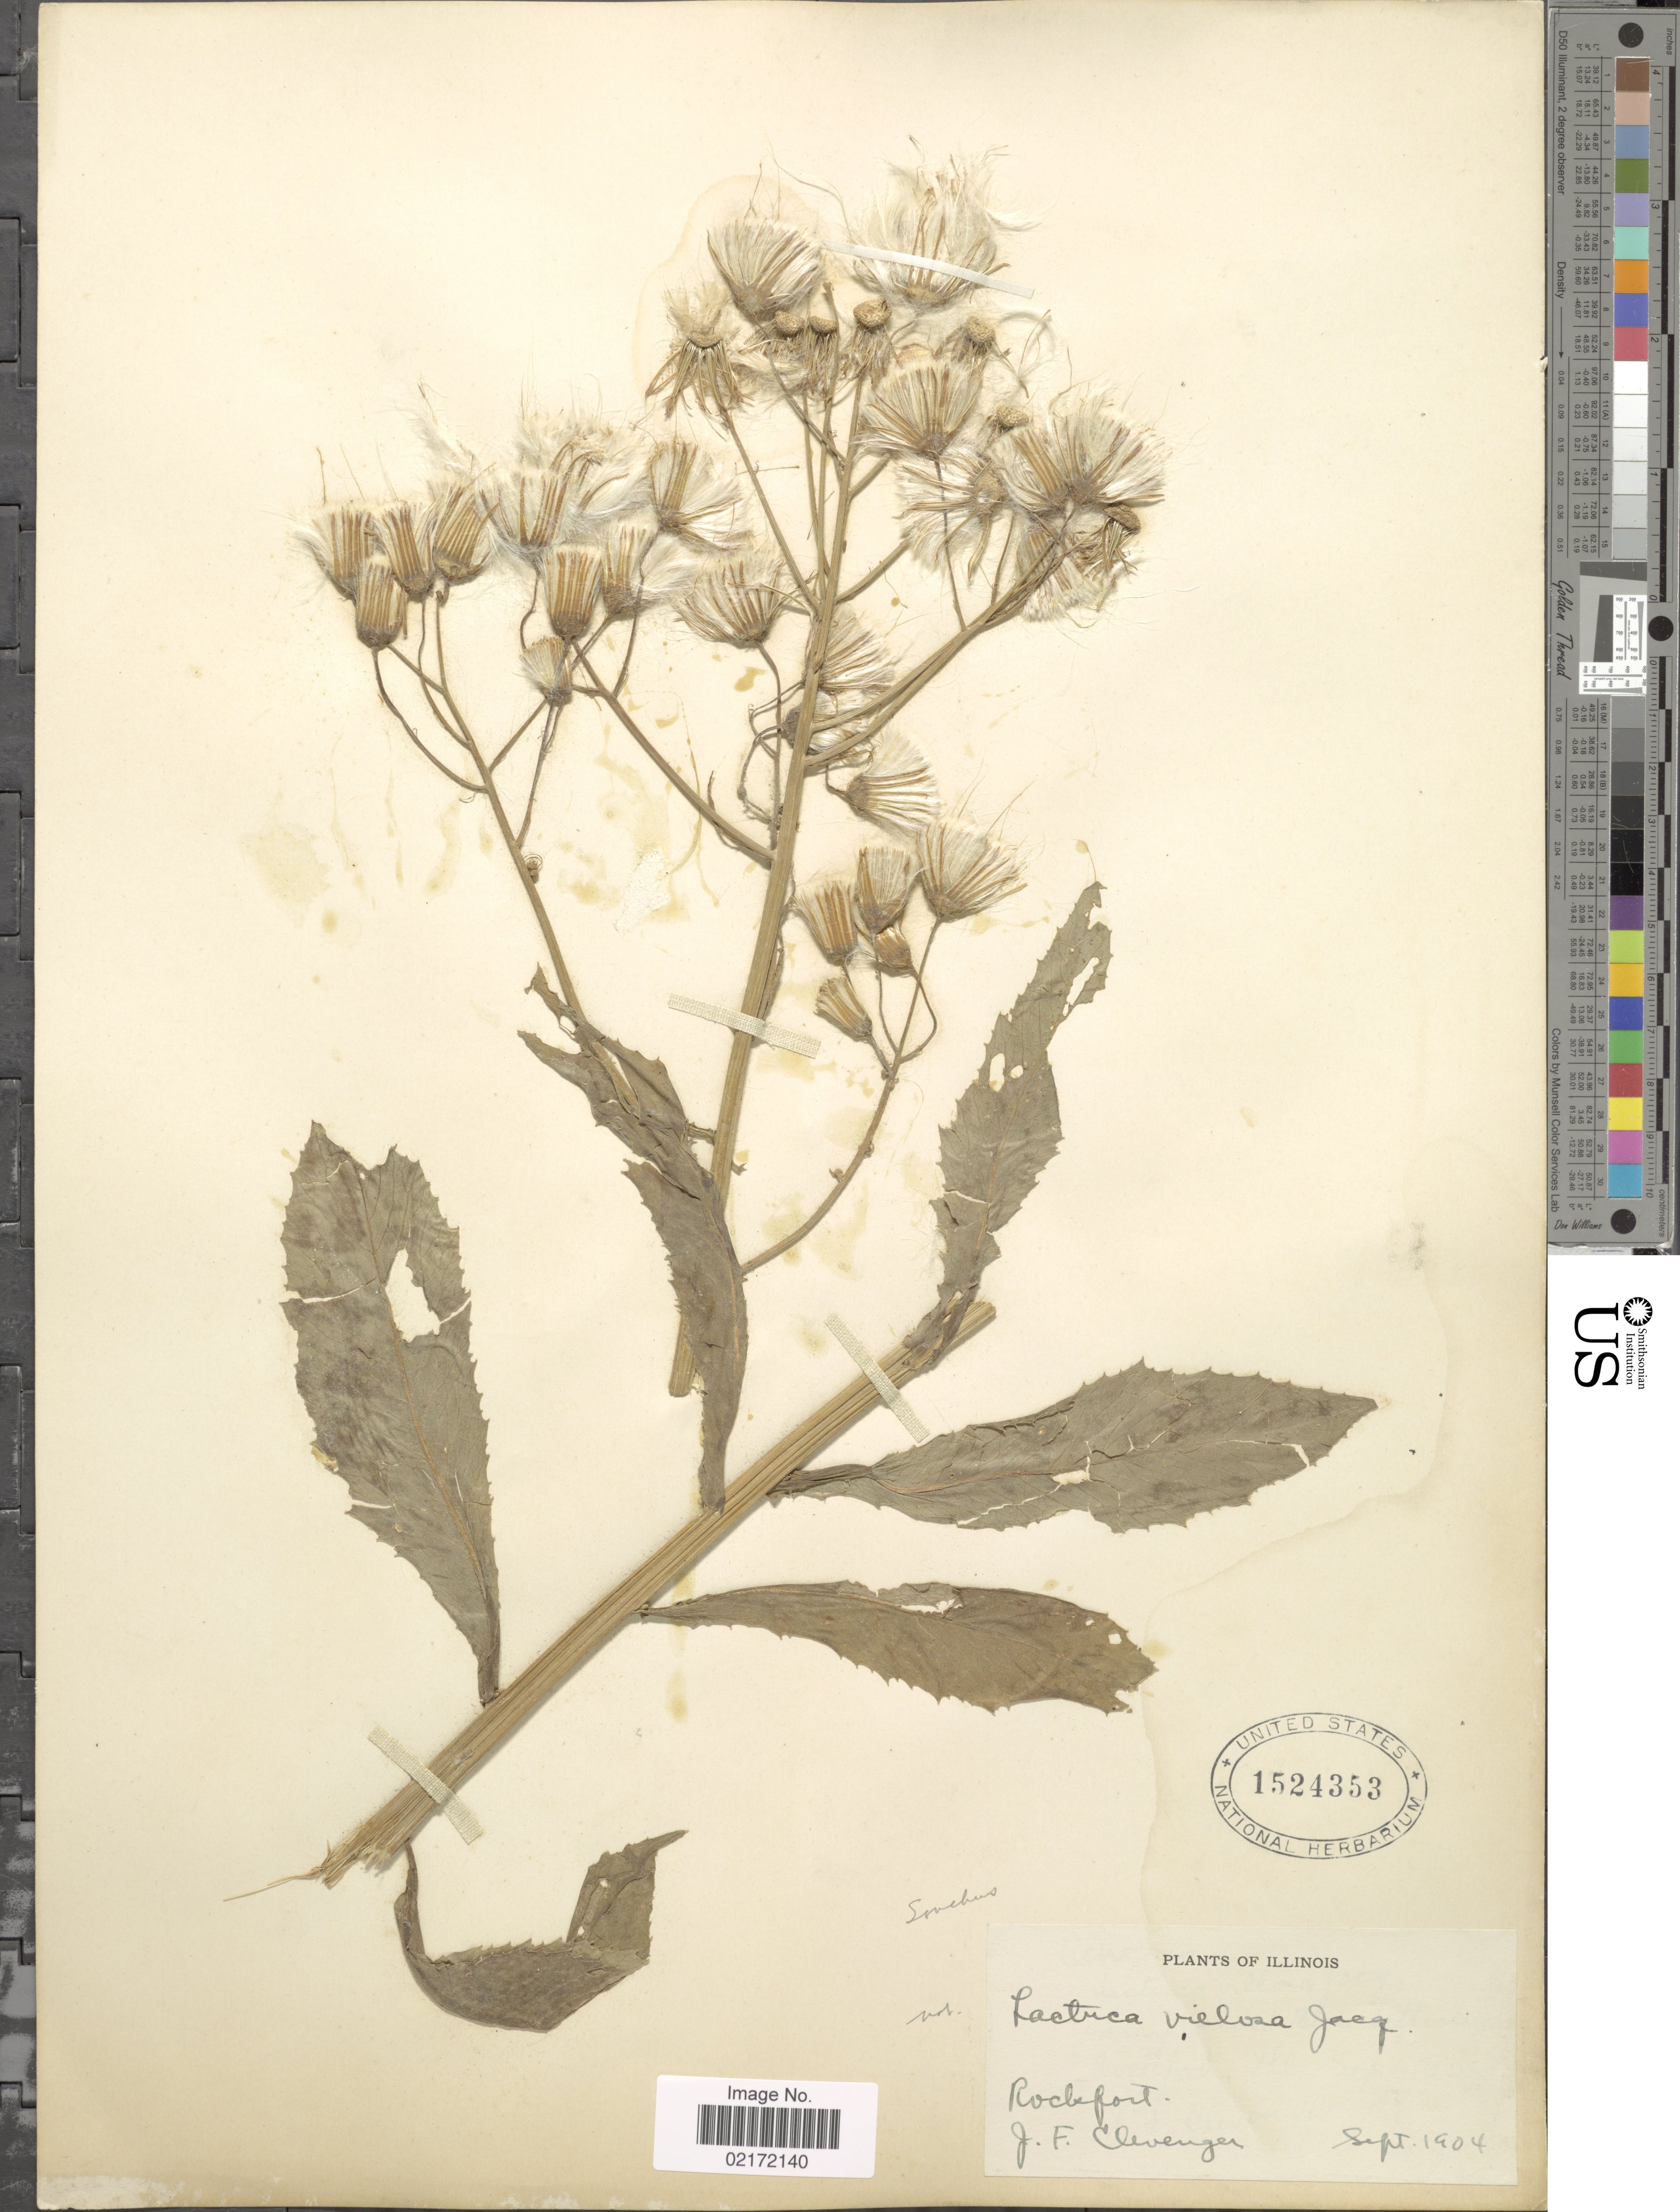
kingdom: Plantae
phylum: Tracheophyta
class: Magnoliopsida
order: Asterales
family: Asteraceae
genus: Sonchus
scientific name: Sonchus sp.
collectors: J. F. Clevenger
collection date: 1904-09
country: United States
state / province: Illinois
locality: Rockfort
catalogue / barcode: US 1524353